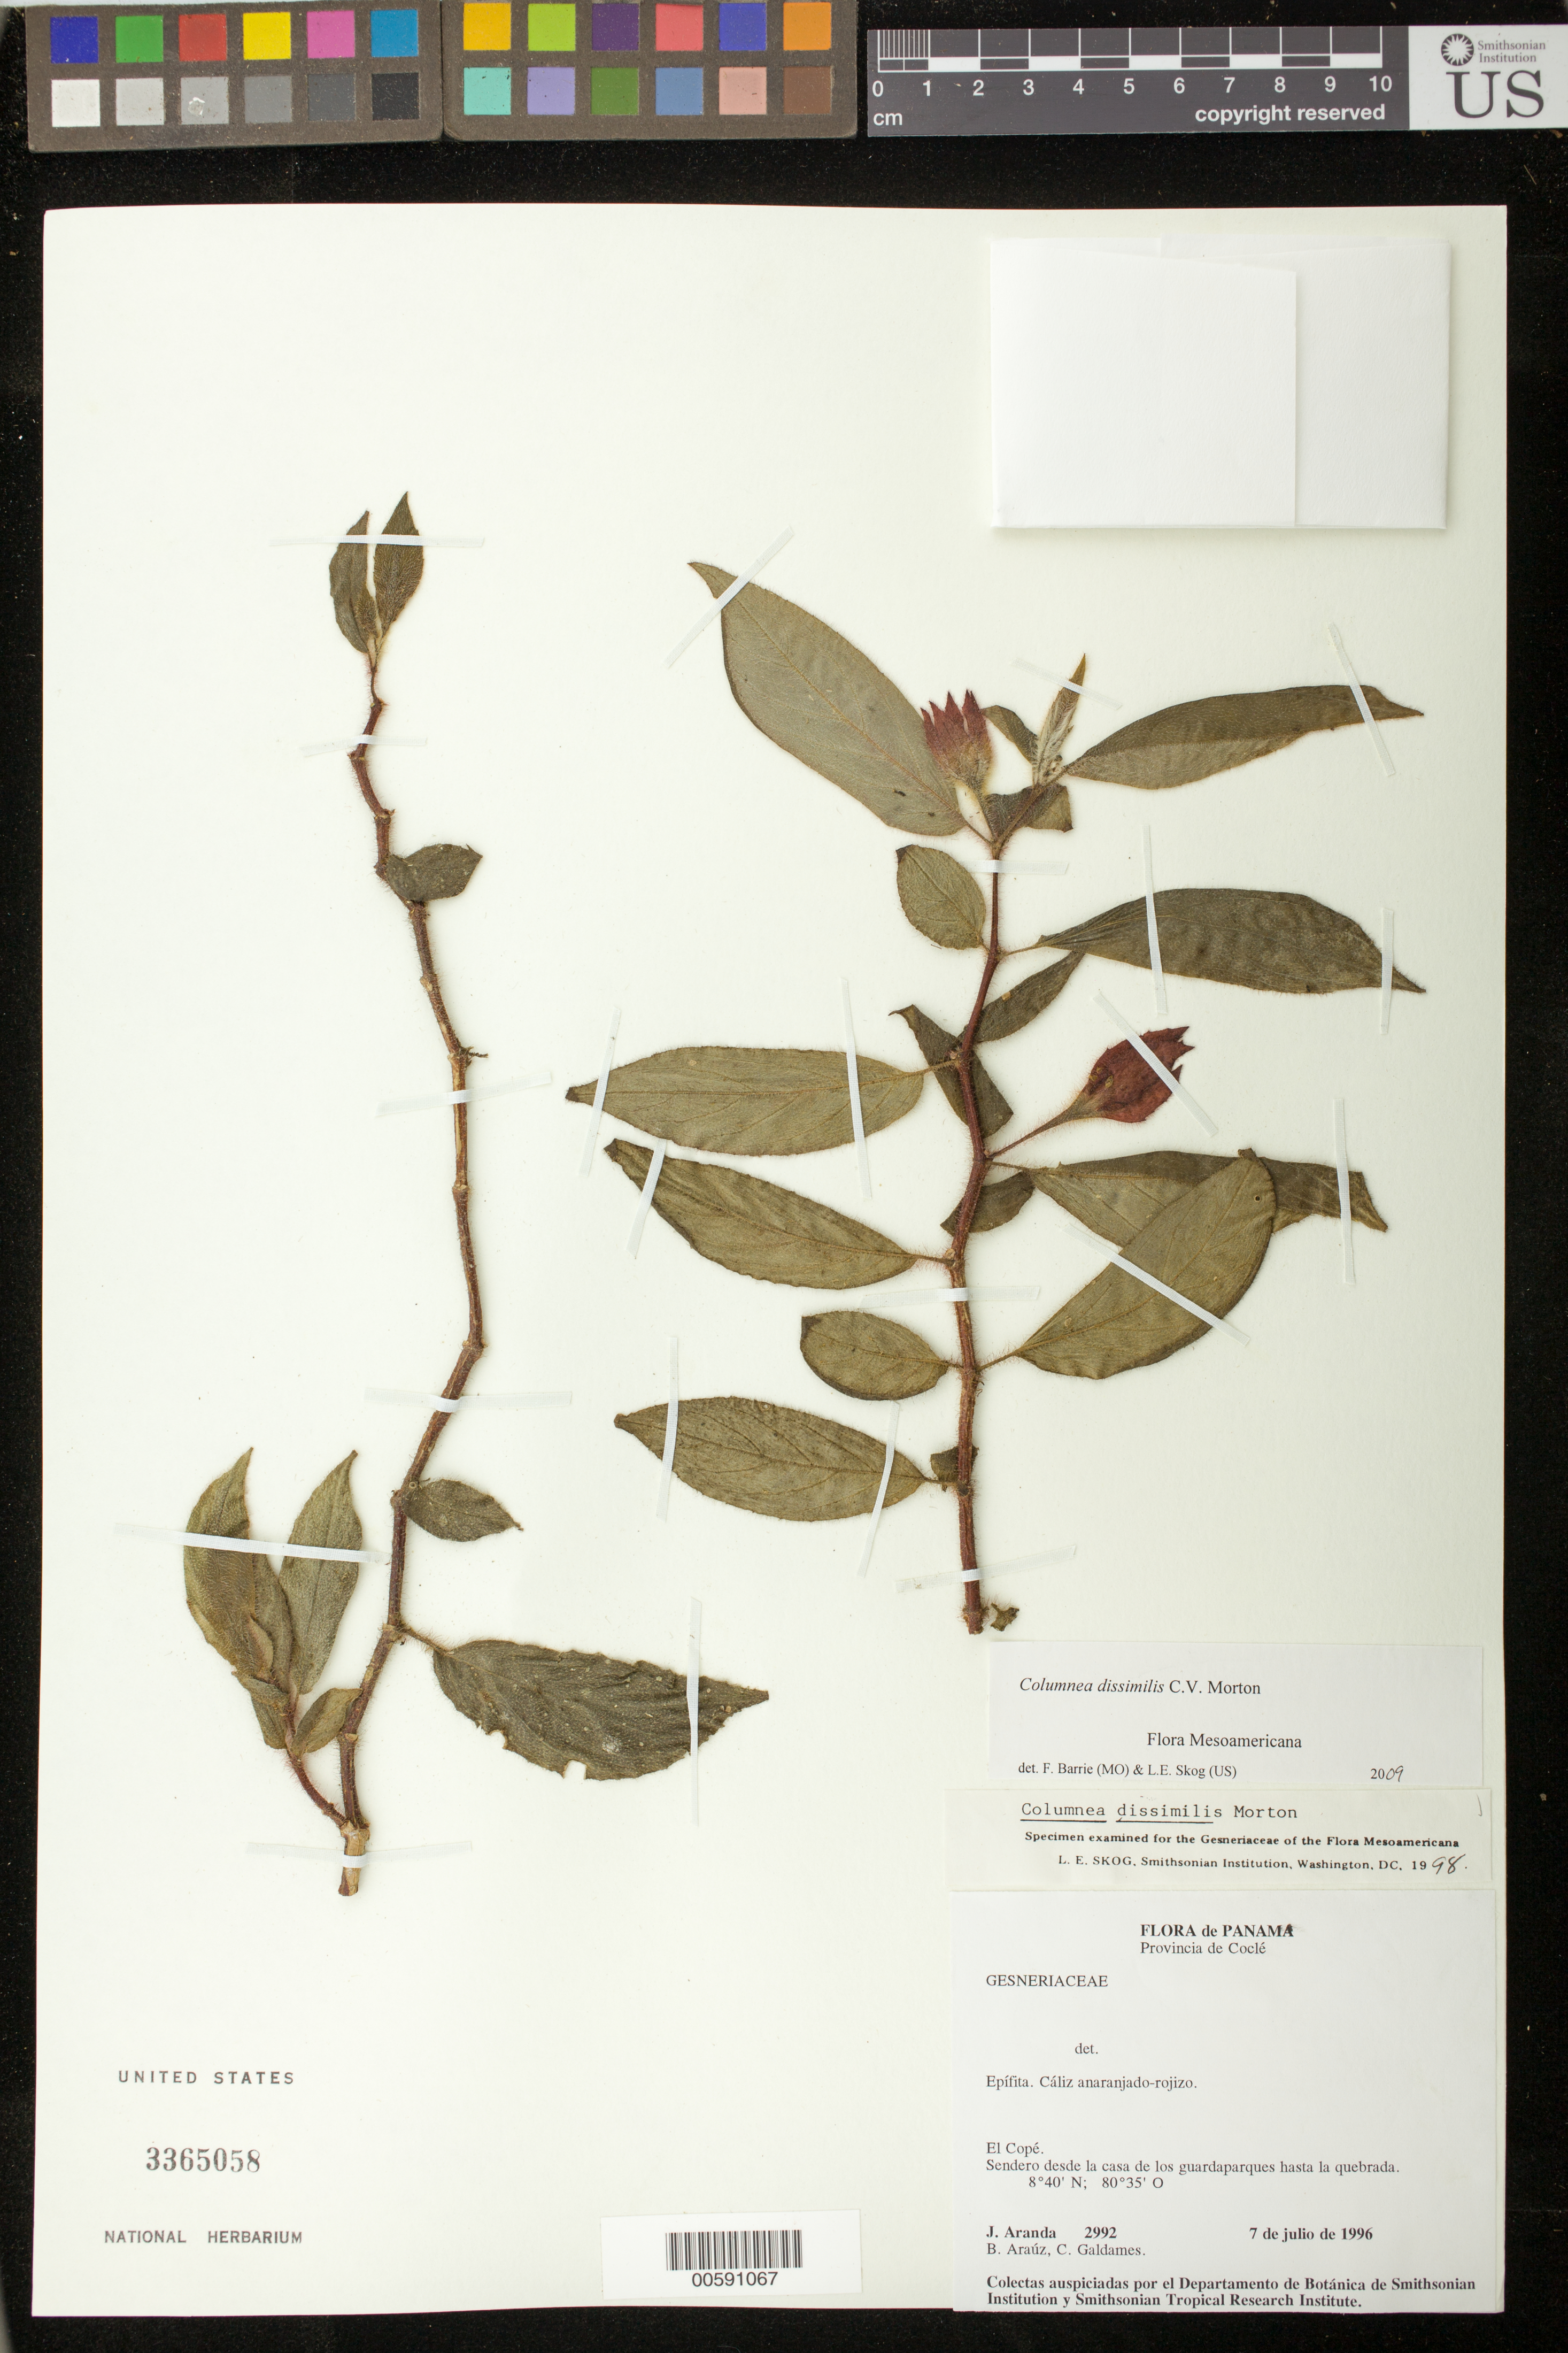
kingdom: Plantae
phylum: Tracheophyta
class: Magnoliopsida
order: Lamiales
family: Gesneriaceae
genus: Columnea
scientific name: Columnea dissimilis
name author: C.V. Morton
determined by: Skog, Laurence E.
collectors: J. Aranda, B. Araúz & C. Galdames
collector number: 2992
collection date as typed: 07 Jul 1996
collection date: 1996-07-07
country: Panama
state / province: Coclé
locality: El Copé; sendero desde la casa de los guaraparques hasta la quebrada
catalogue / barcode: US 3365058